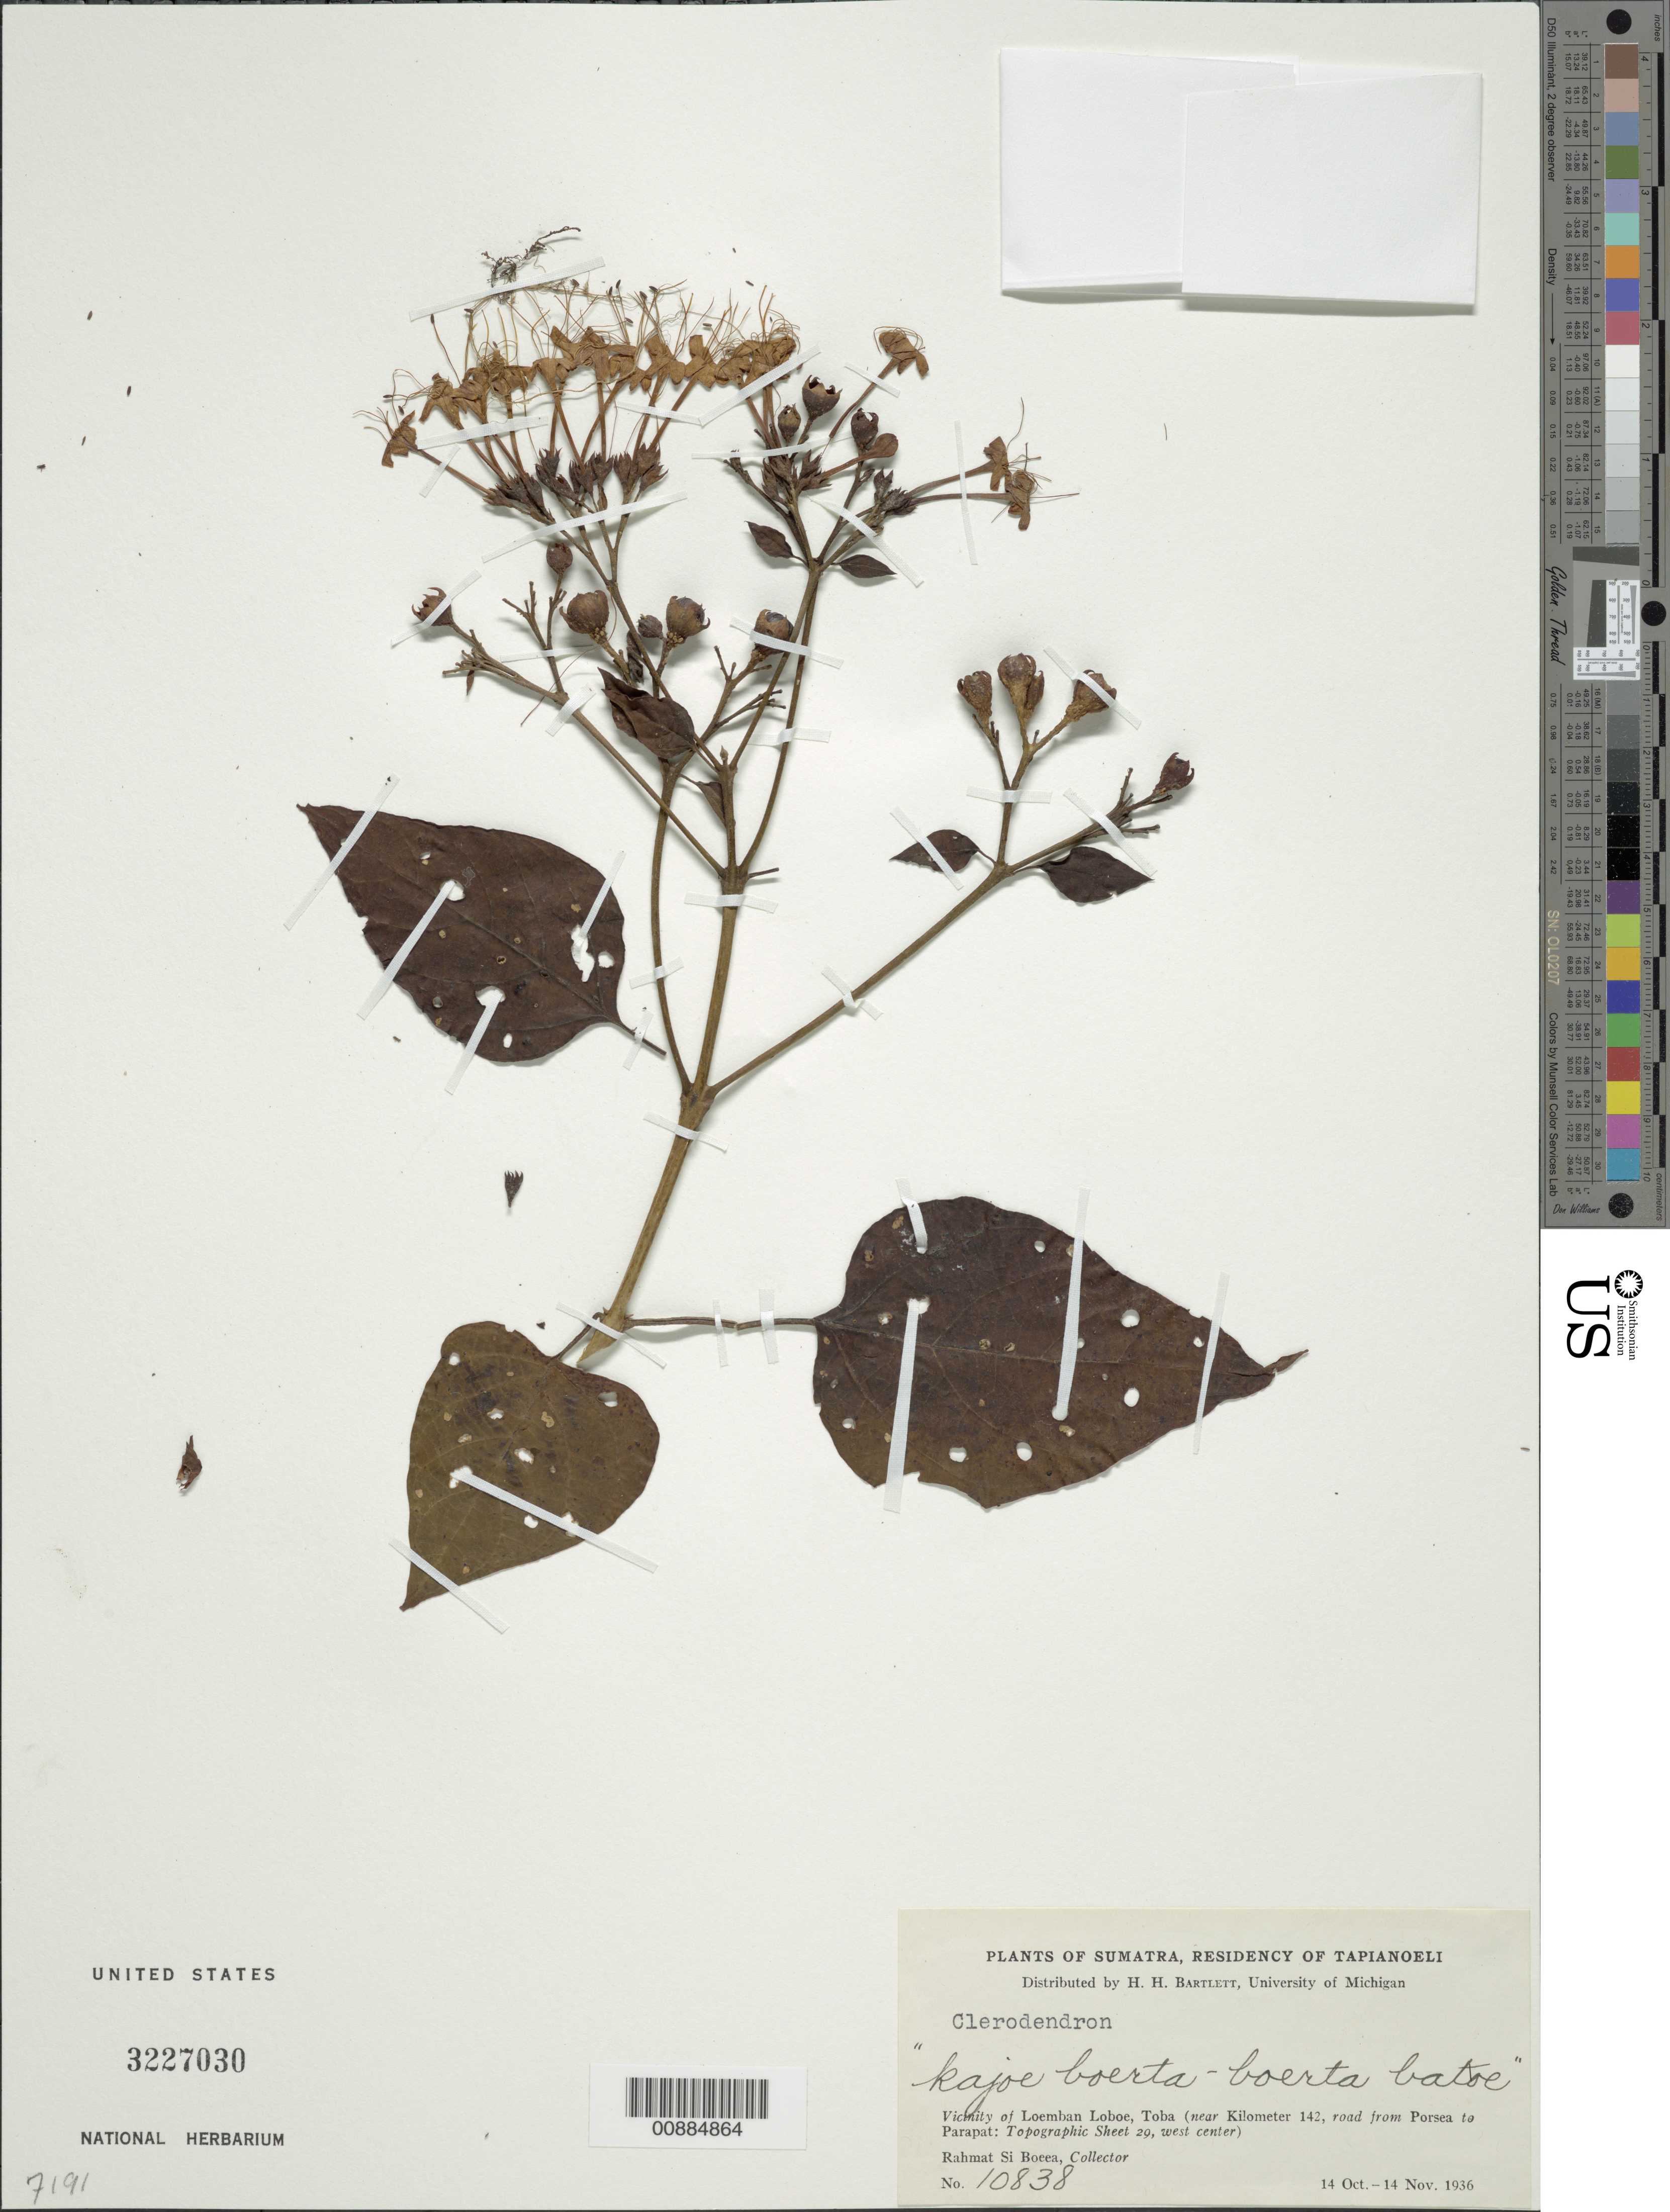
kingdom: Plantae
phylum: Tracheophyta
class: Magnoliopsida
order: Lamiales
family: Lamiaceae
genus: Clerodendrum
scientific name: Clerodendrum sp.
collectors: Rahmat Si Boeea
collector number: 10838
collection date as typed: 14 Oct 1936 to 14 Nov 1936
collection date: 1936-10-14/1936-11-14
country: Indonesia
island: Sumatra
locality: Vicinity of Loemban Loboe, Toba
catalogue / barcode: US 3227030